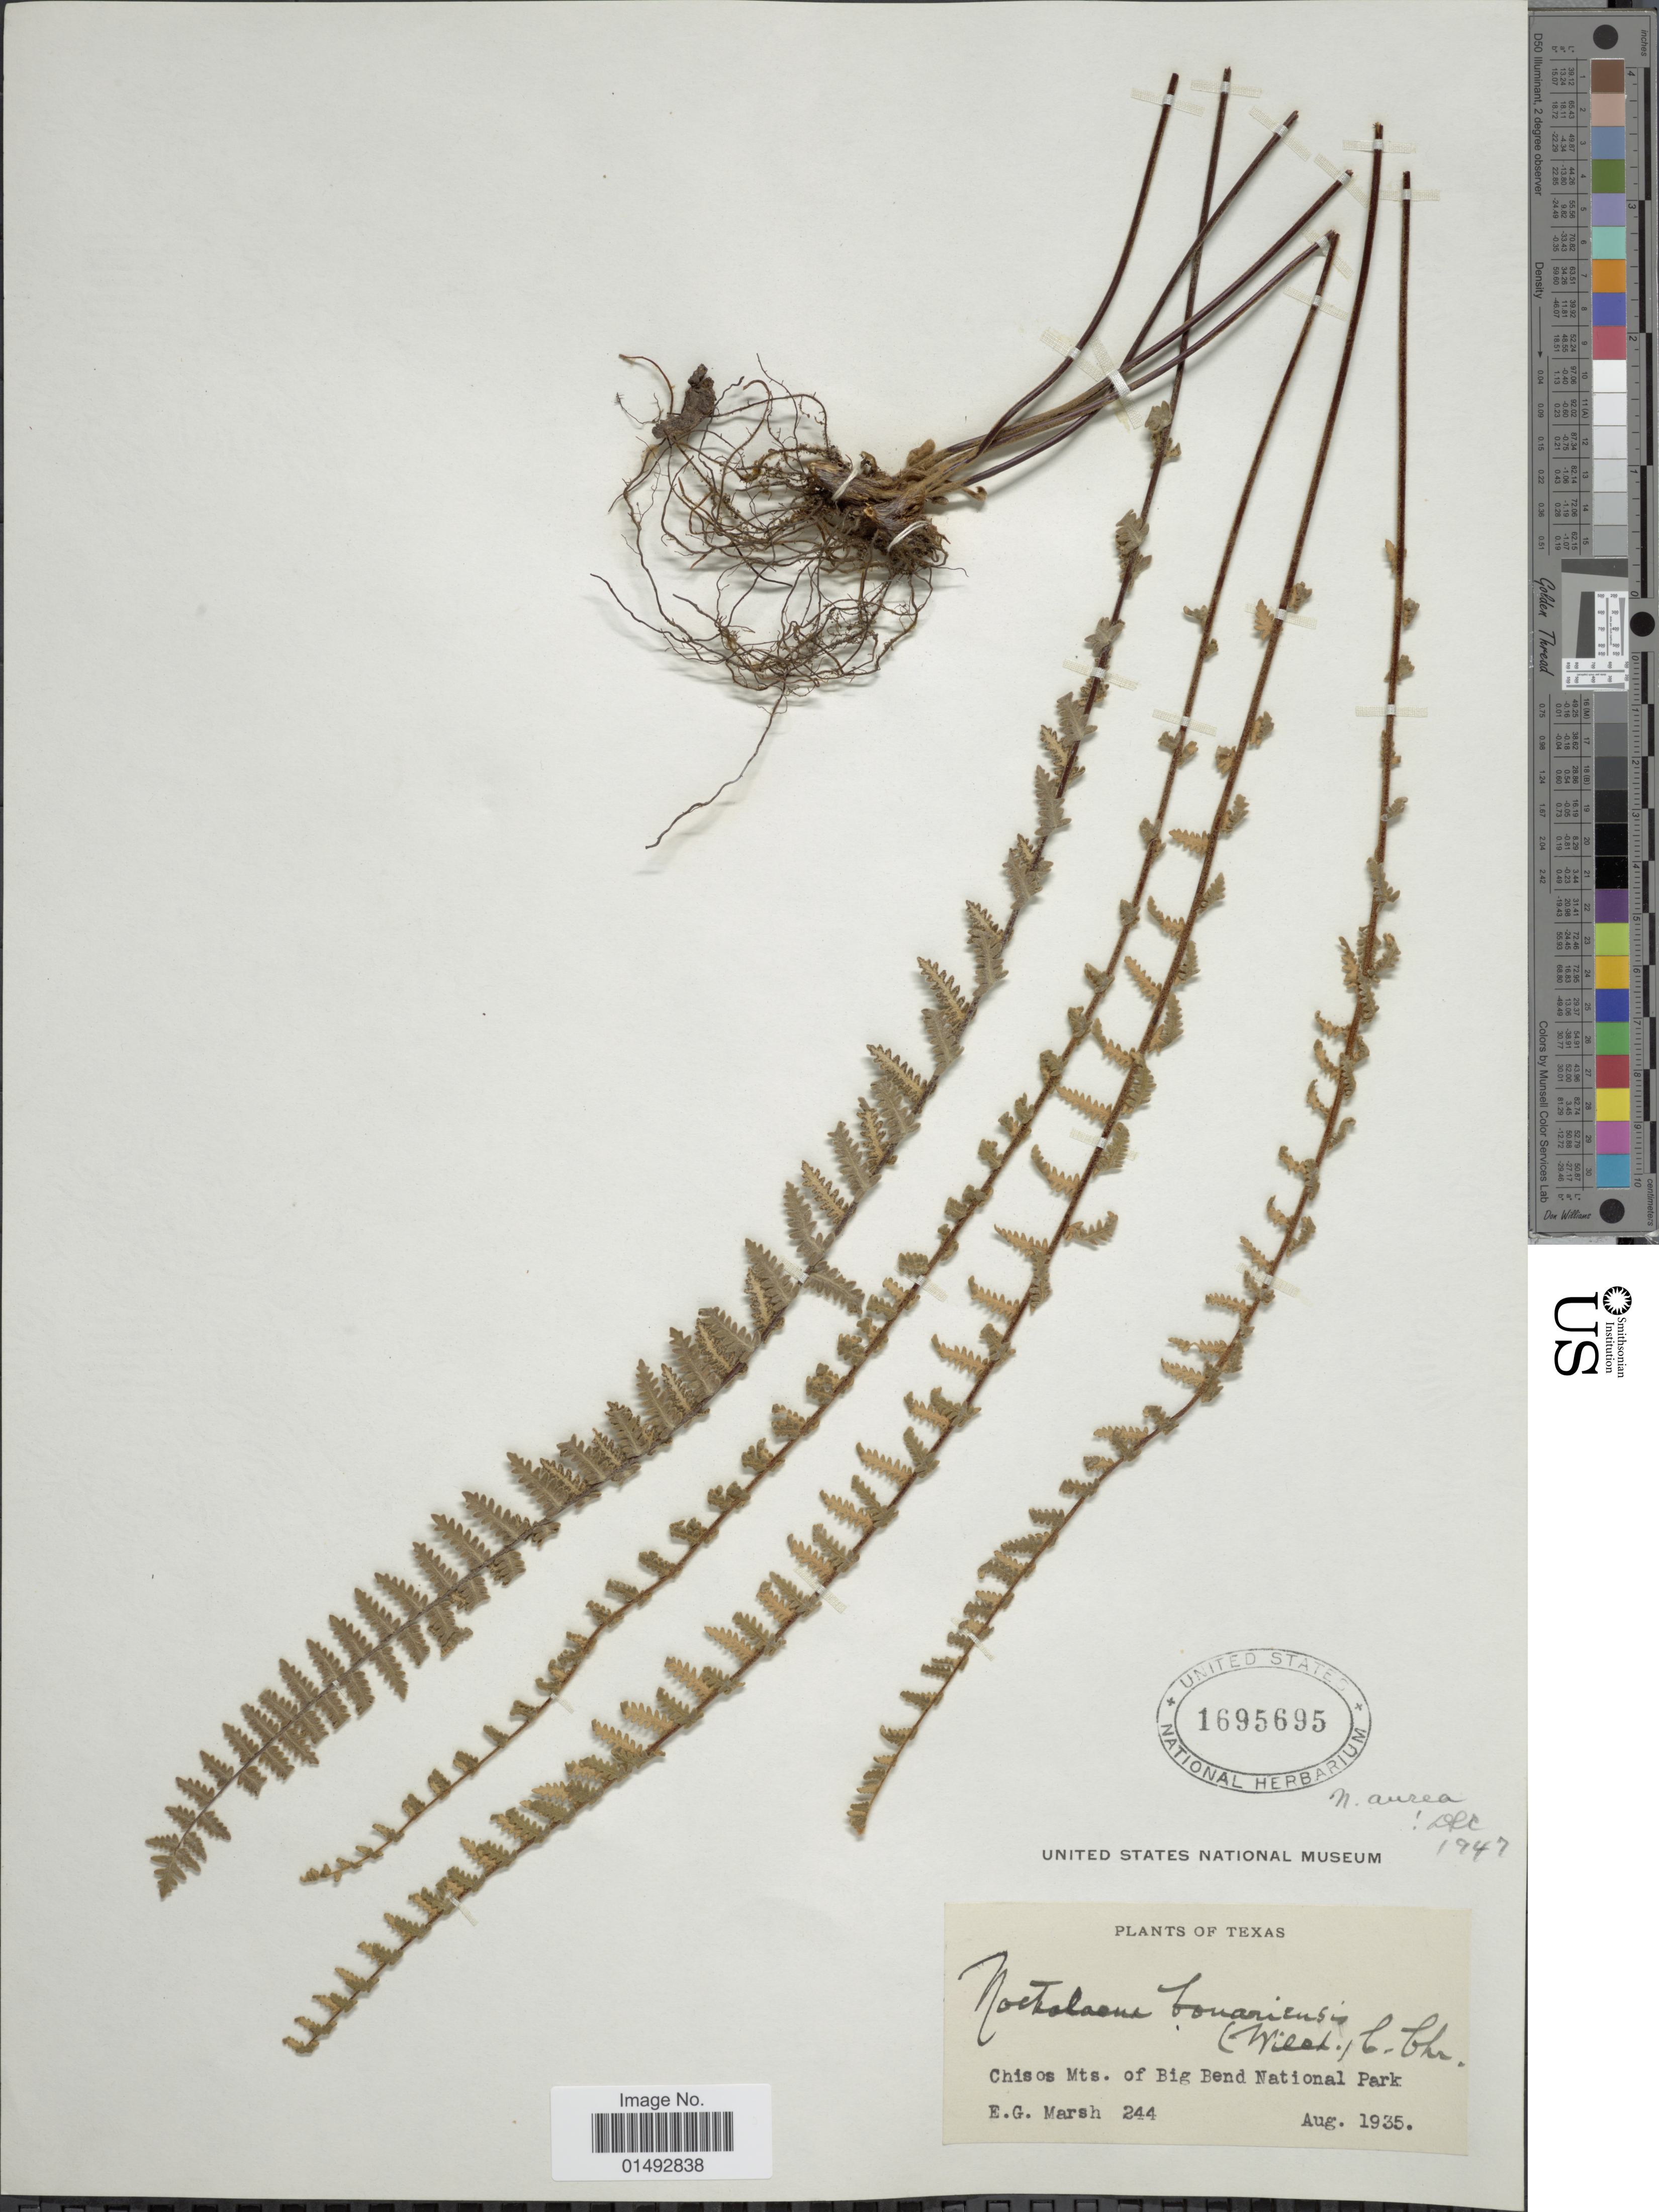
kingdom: Plantae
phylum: Tracheophyta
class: Polypodiopsida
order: Polypodiales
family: Pteridaceae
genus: Myriopteris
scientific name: Myriopteris aurea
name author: (Poir.) Grusz & Windham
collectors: E. G. Marsh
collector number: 244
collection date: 1935-08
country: United States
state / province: Texas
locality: Chisos Mts. of Big Bend National Park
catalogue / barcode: US 1695695